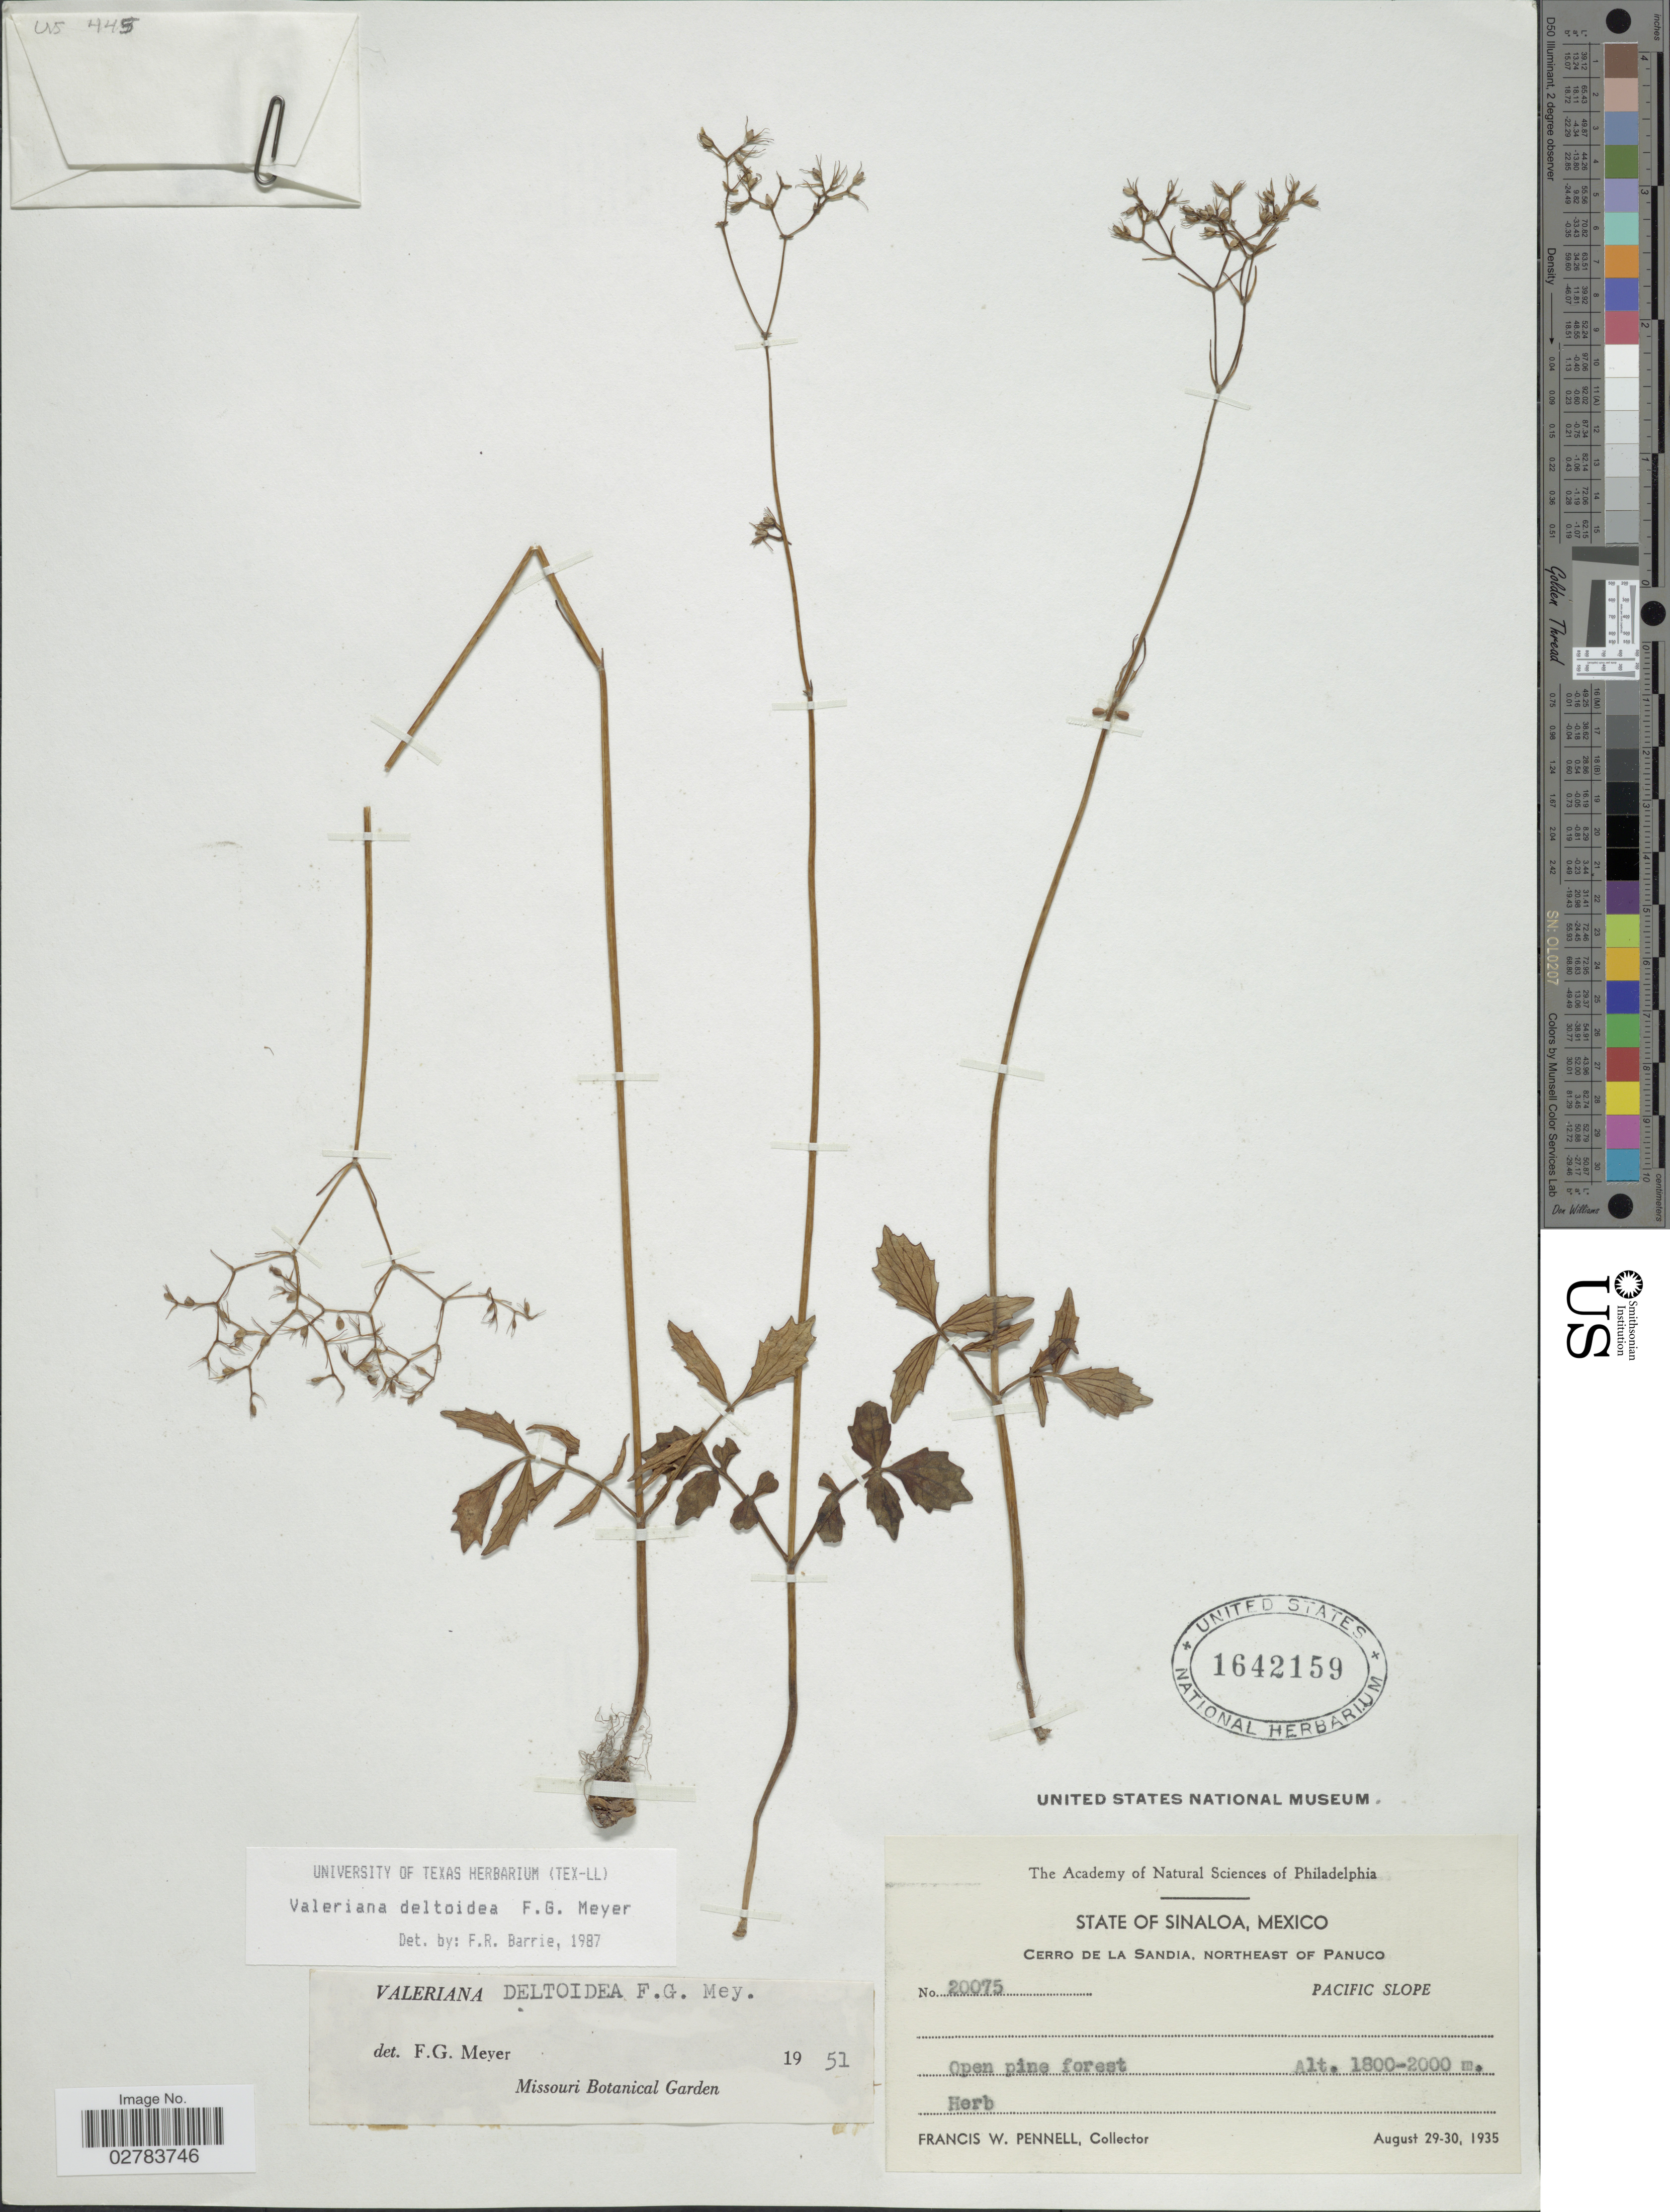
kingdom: Plantae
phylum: Tracheophyta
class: Magnoliopsida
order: Dipsacales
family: Caprifoliaceae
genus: Valeriana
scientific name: Valeriana deltoidea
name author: F.G. Mey.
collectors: F. W. Pennell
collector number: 20075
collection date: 1935-08-29/1935-08-30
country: Mexico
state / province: Sinaloa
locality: Cerro de la Sandia, Northeast of Panuco. Pacific Slope.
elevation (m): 1800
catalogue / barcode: US 1642159